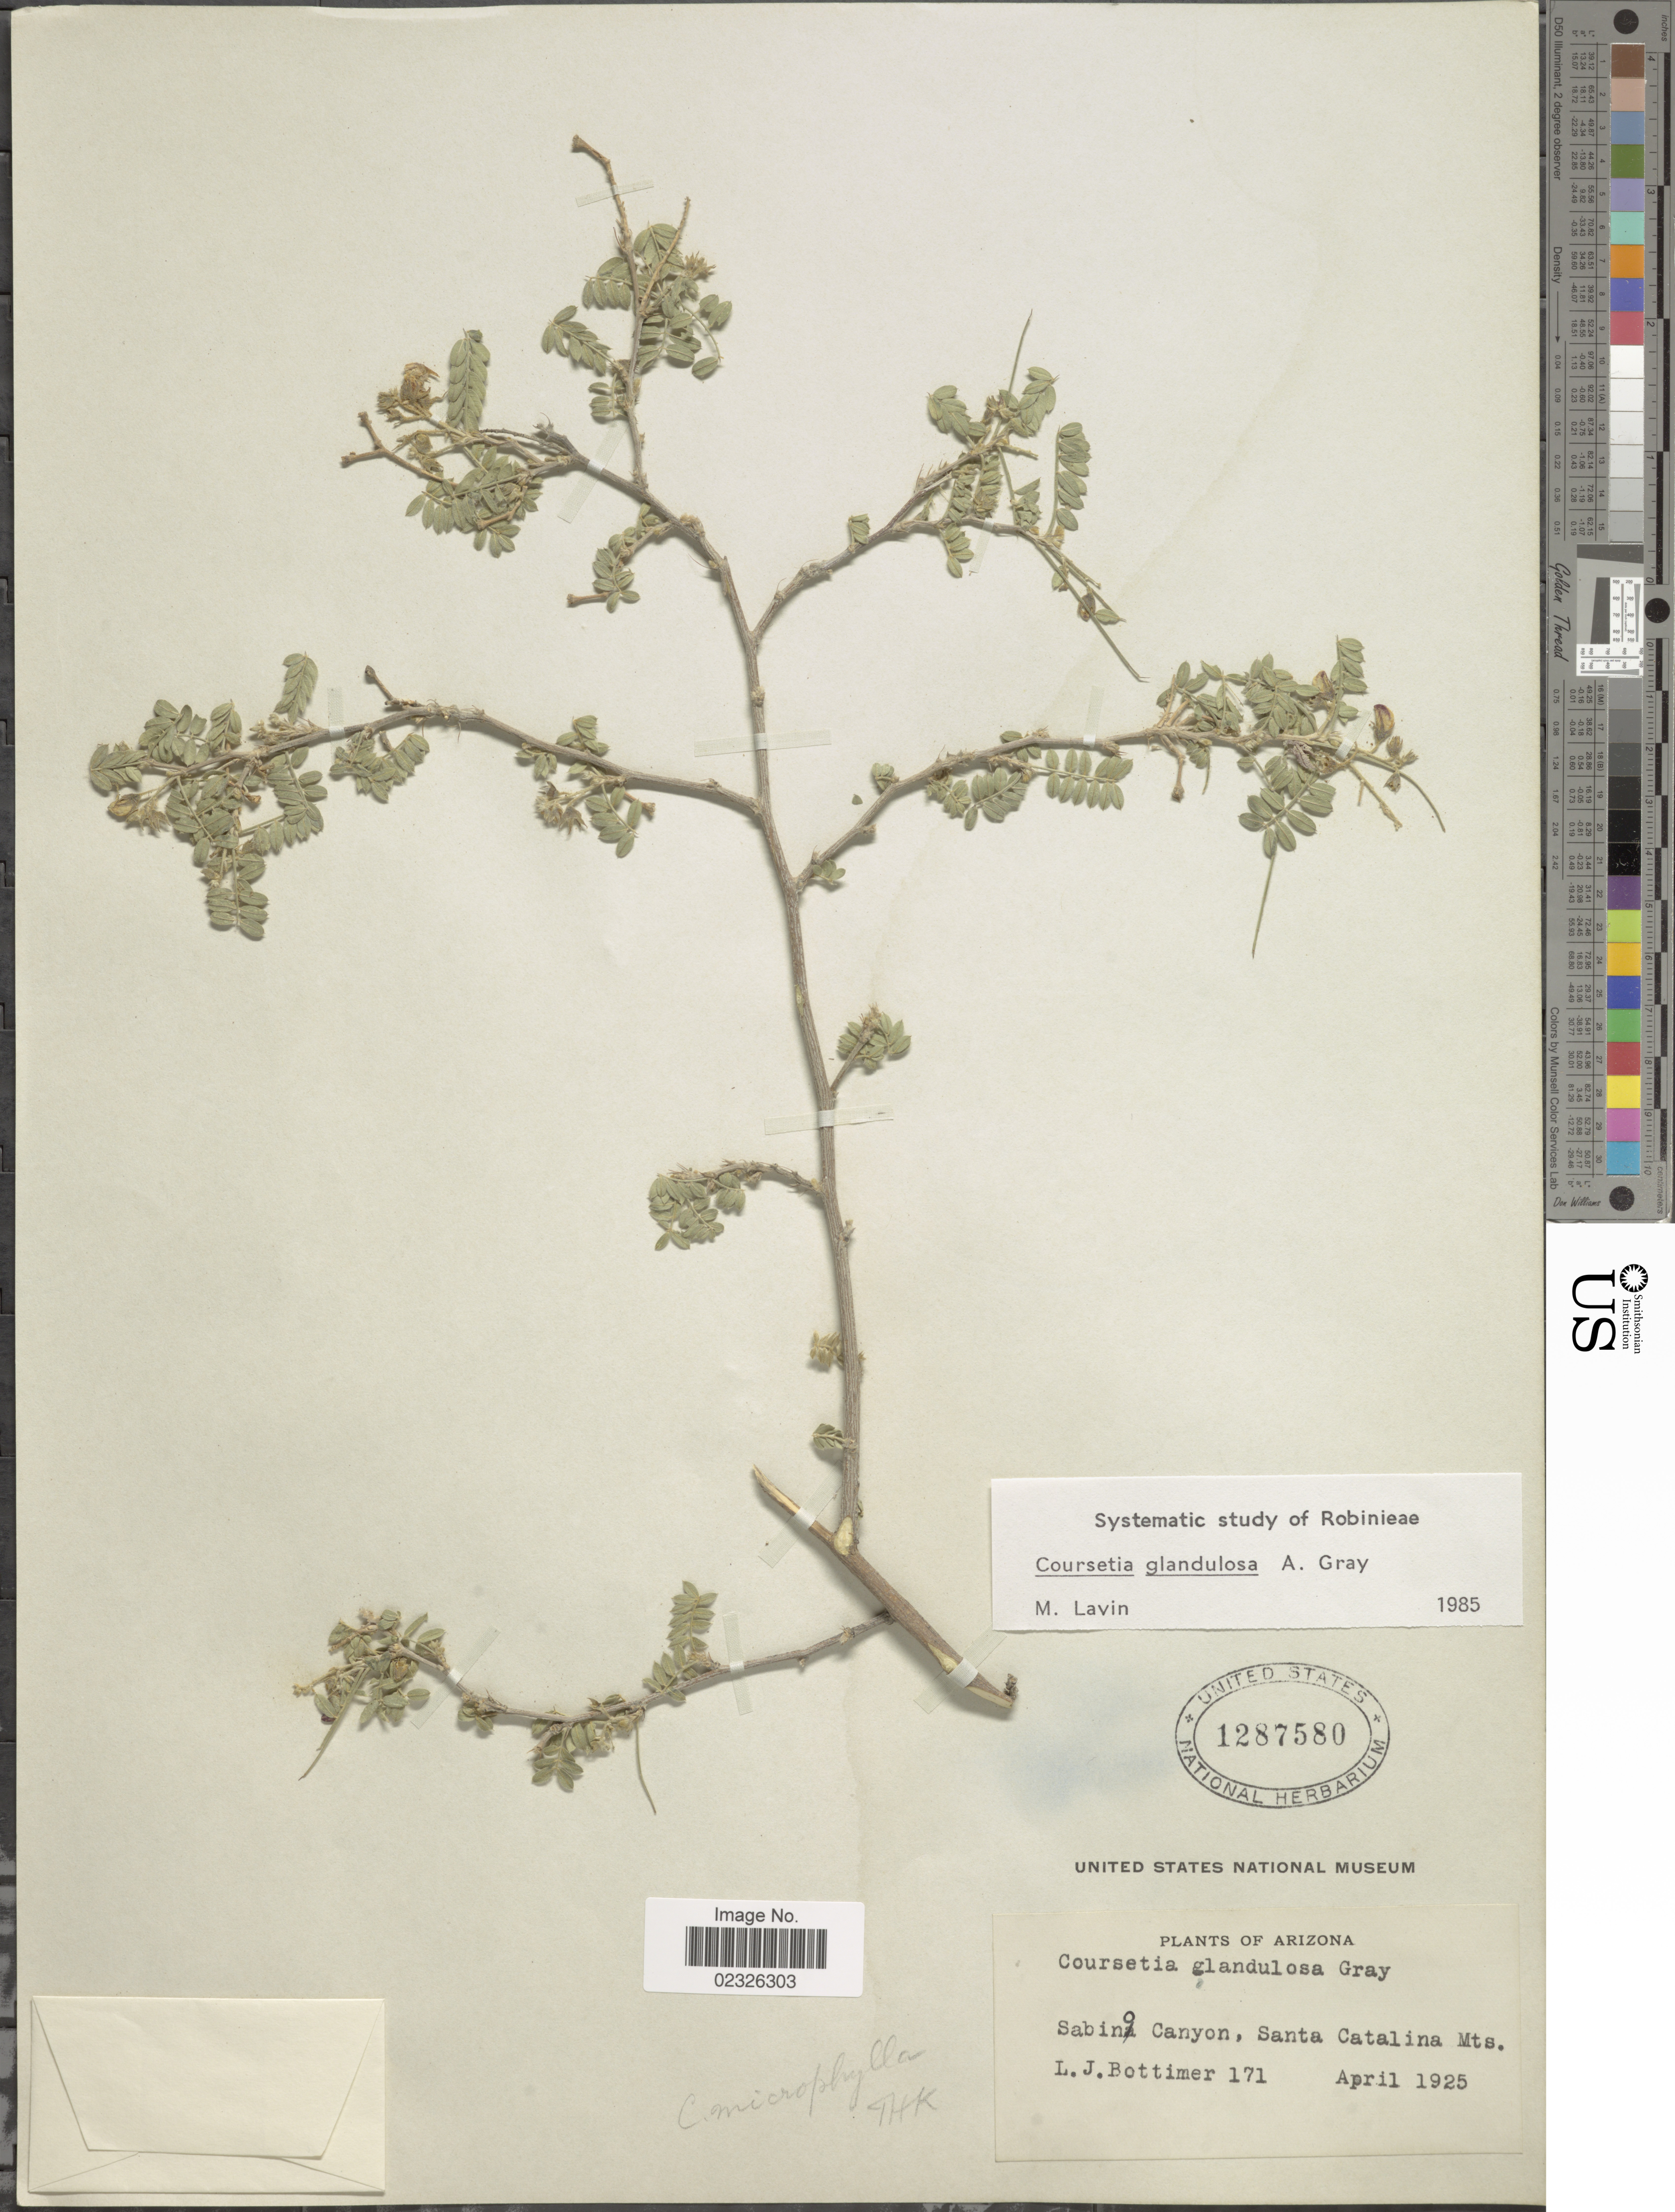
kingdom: Plantae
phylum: Tracheophyta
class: Magnoliopsida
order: Fabales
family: Fabaceae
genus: Coursetia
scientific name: Coursetia glandulosa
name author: A. Gray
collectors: L. Bottimer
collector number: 171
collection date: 1925-04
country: United States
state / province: Arizona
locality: Sabino Canyon, Santa Catalina Mts.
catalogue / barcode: US 1287580